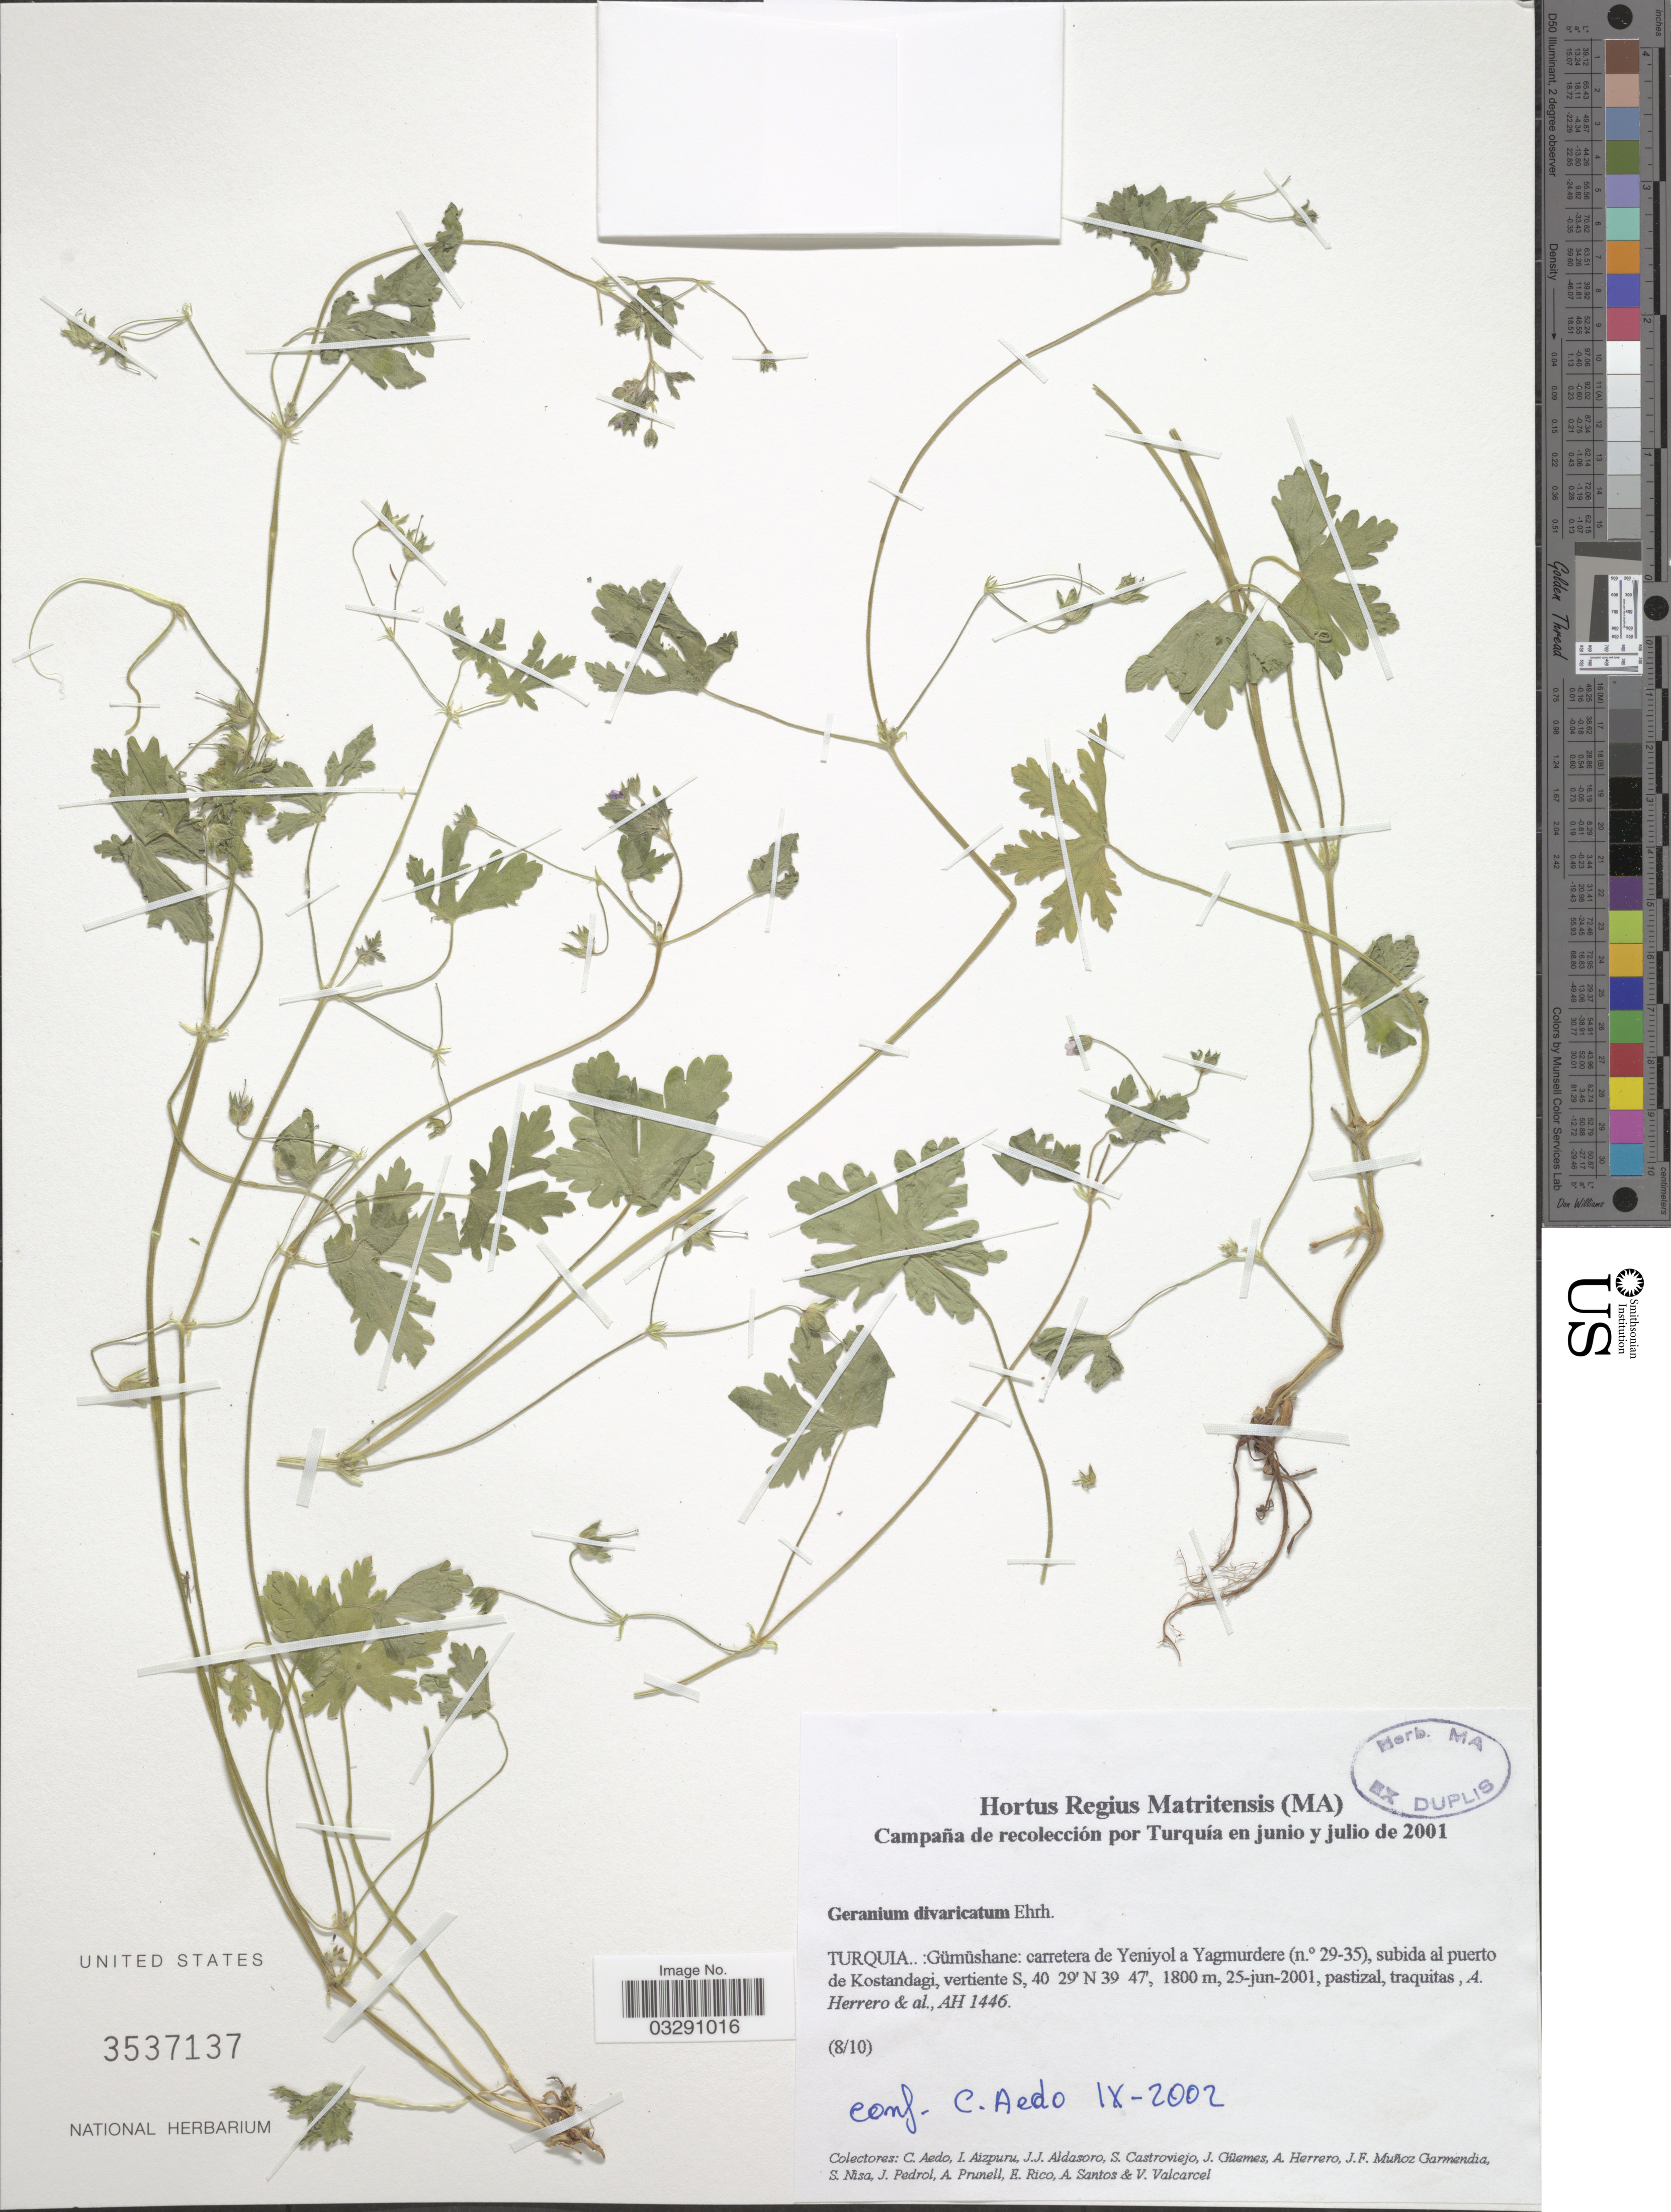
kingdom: Plantae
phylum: Tracheophyta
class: Magnoliopsida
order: Geraniales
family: Geraniaceae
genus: Geranium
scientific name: Geranium divaricatum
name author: Ehrh.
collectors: A. Herrero, C. Aedo, I. Aizpuru, J. Aldasoro & et al.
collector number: AH1446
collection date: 2001-06-25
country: Turkey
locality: Turquia: Gümüshane: carretera de Yeniyol a Yagmurdere, subida al puerto de Kostandagi.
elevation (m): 1800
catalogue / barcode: US 3537137